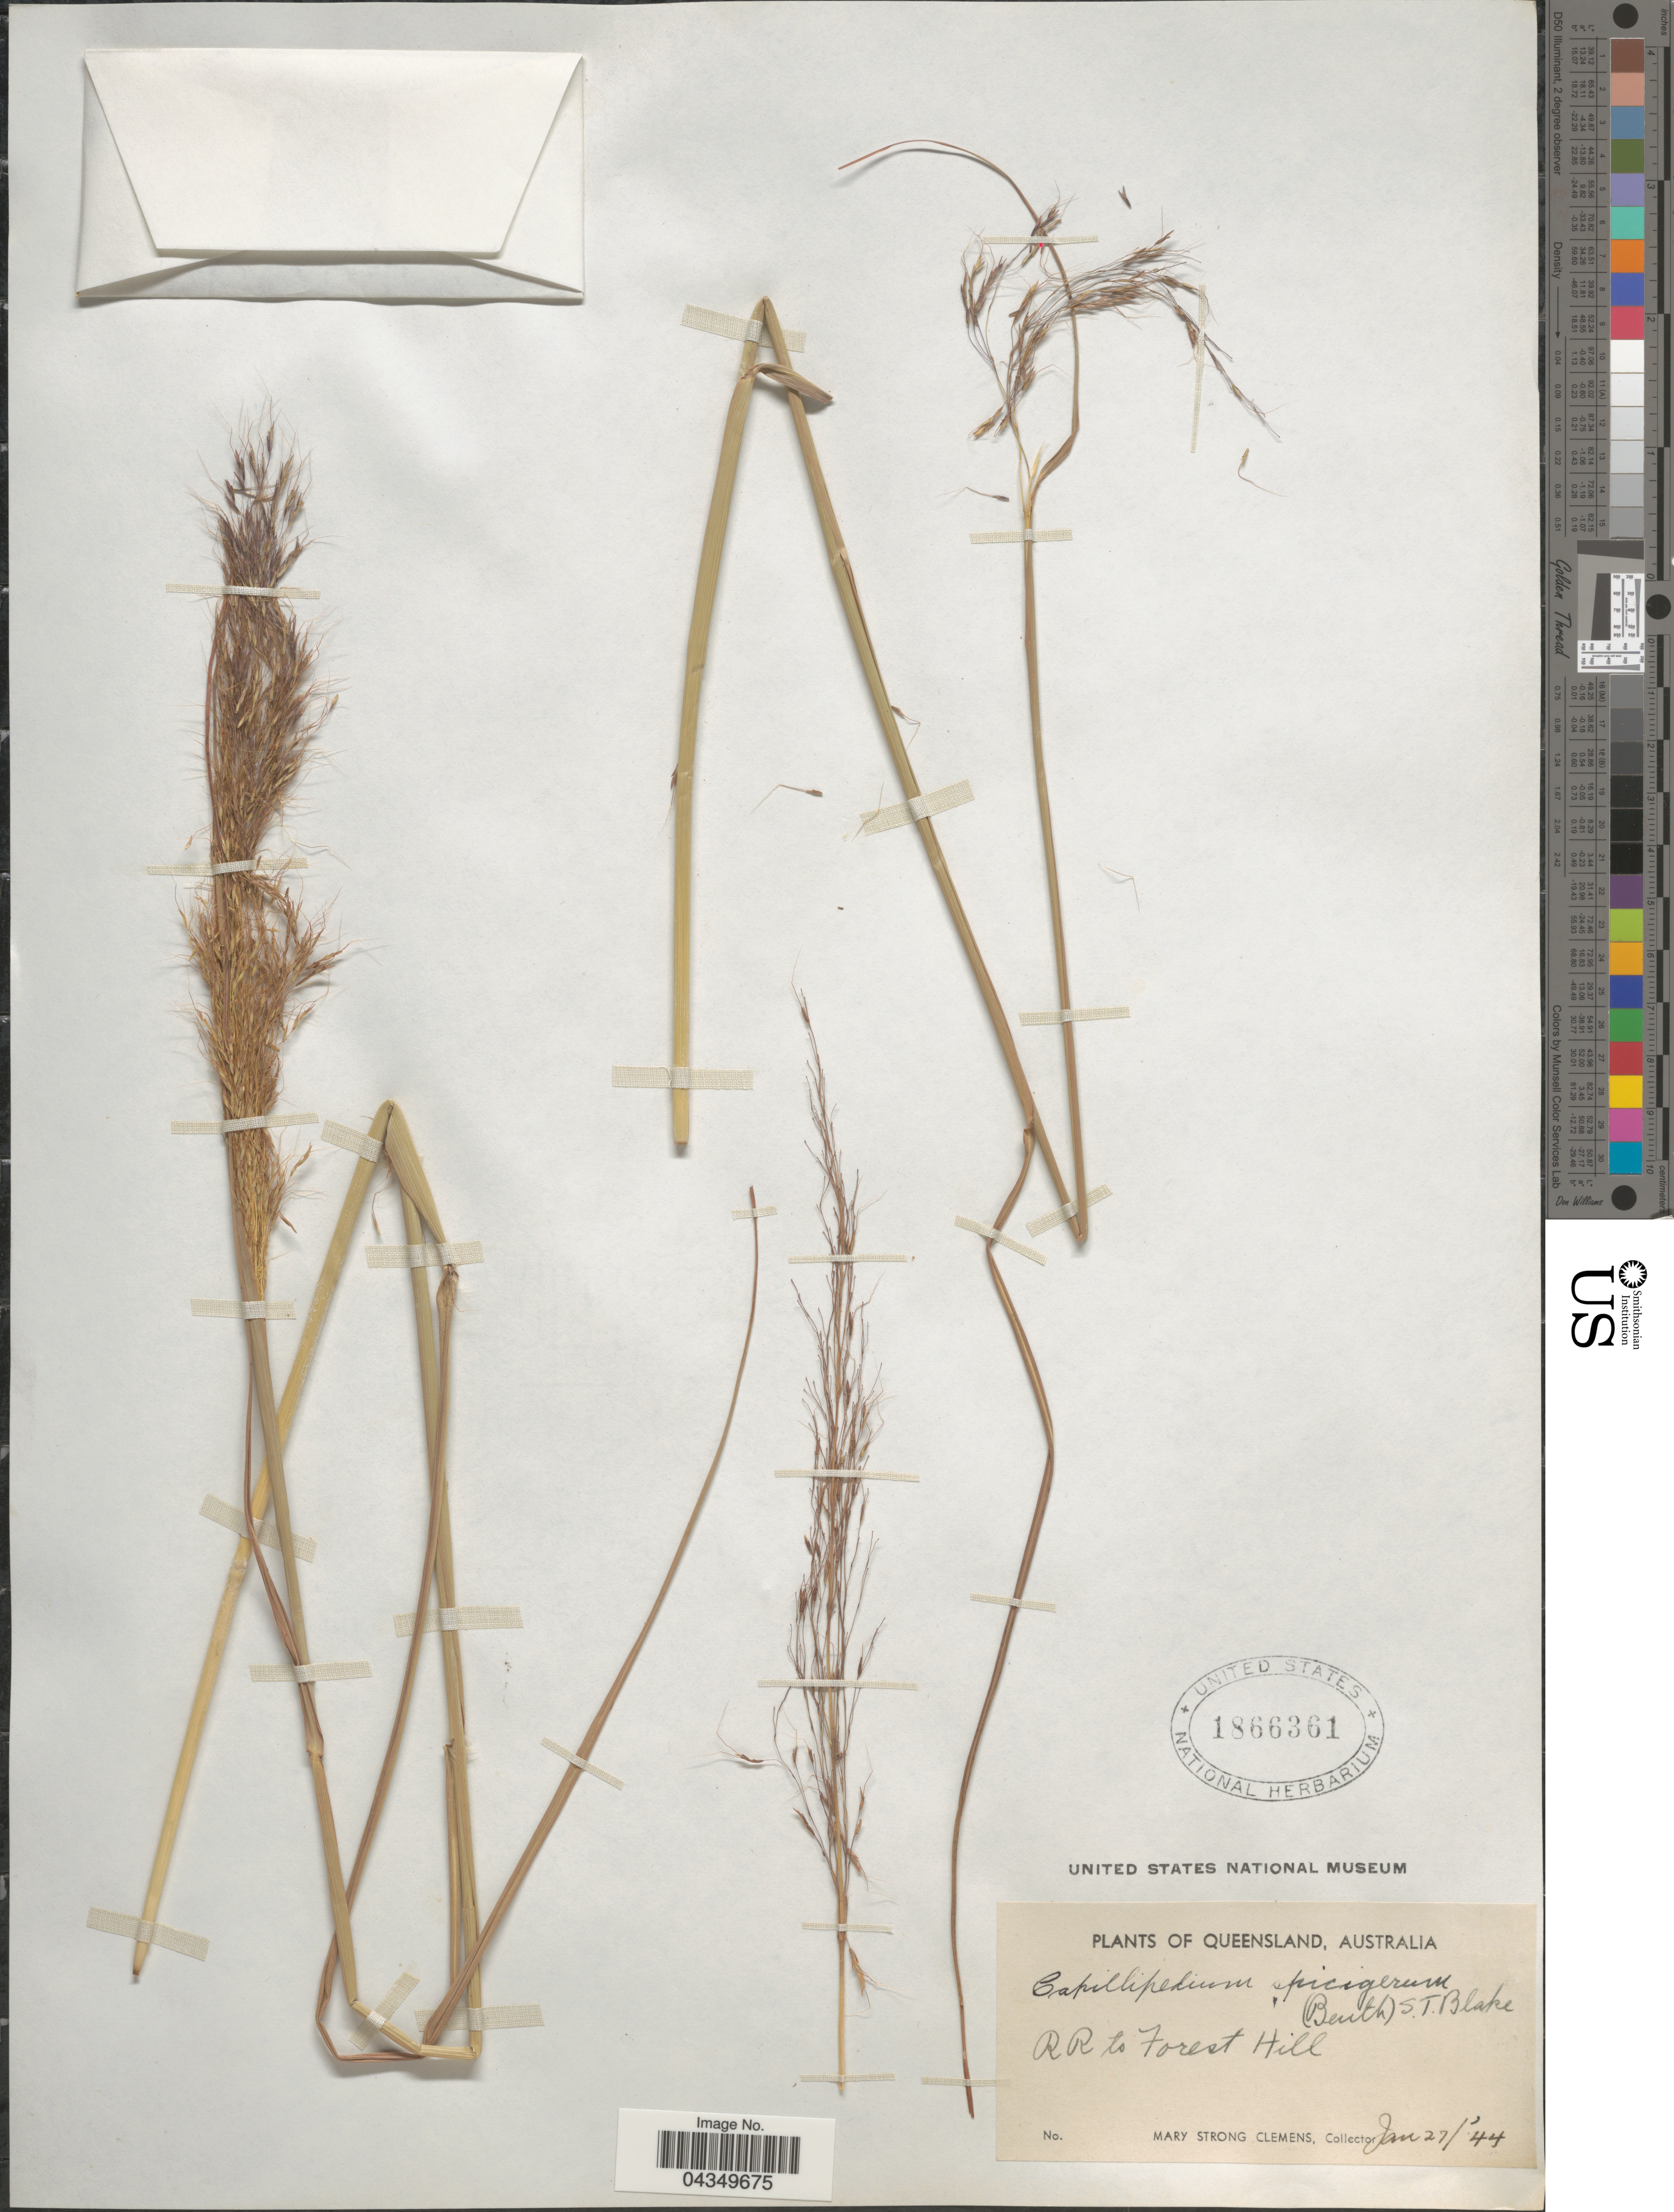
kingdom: Plantae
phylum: Tracheophyta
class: Liliopsida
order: Poales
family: Poaceae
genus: Capillipedium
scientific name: Capillipedium spicigerum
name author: S.T. Blake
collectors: M. S. Clemens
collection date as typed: Transcribed d/m/y: 27/1/44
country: Australia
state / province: Queensland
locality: RR to Forest Hill.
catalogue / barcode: US 1866361